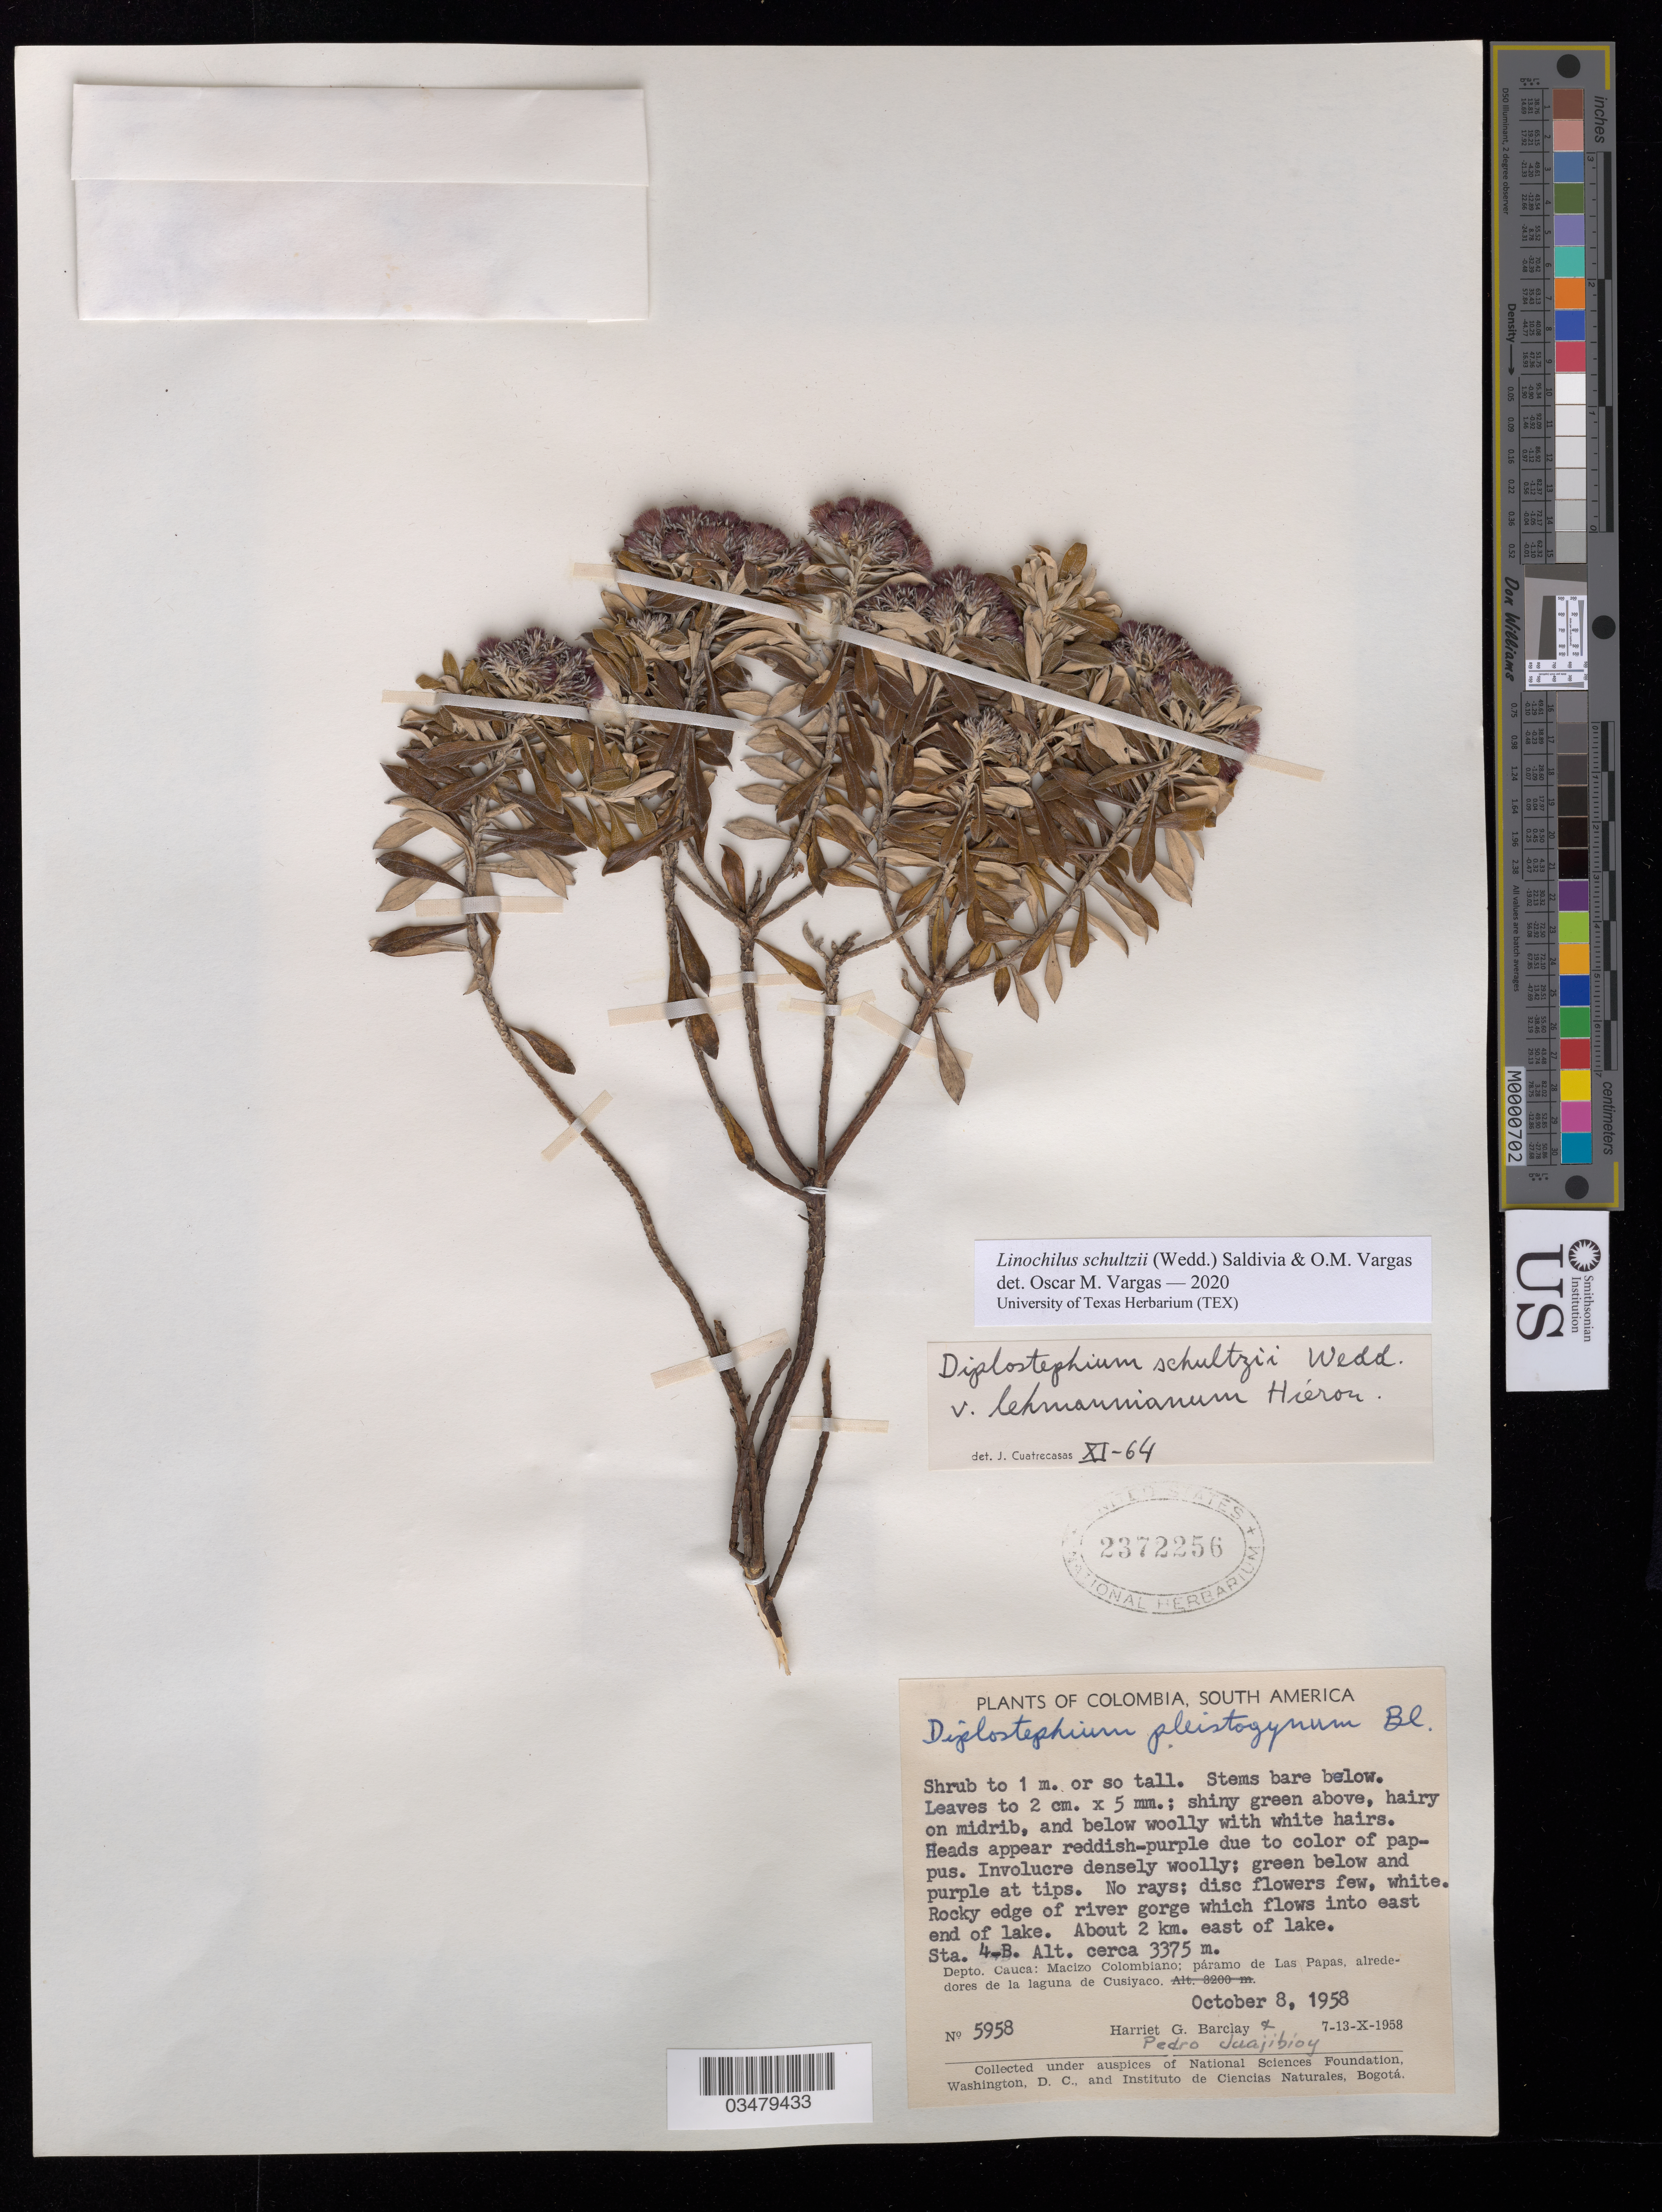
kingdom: Plantae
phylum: Tracheophyta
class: Magnoliopsida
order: Asterales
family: Asteraceae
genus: Linochilus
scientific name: Linochilus schultzii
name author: (Wedd.) Saldivia & O.M. Vargas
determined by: Vargas, Oscar M.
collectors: H. G. Barclay & P. Juajibioy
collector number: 5958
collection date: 1958-10-08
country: Colombia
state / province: Cauca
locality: Rocky edge of river gorge which flows into east end of lake. About 2 km. east of lake. Sta 4-B. Depto. Cauca: Macizo Colombiano; páramo de Las Papas, alrededores de la laguna de Cusiyaco.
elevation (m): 3375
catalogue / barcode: US 2372256